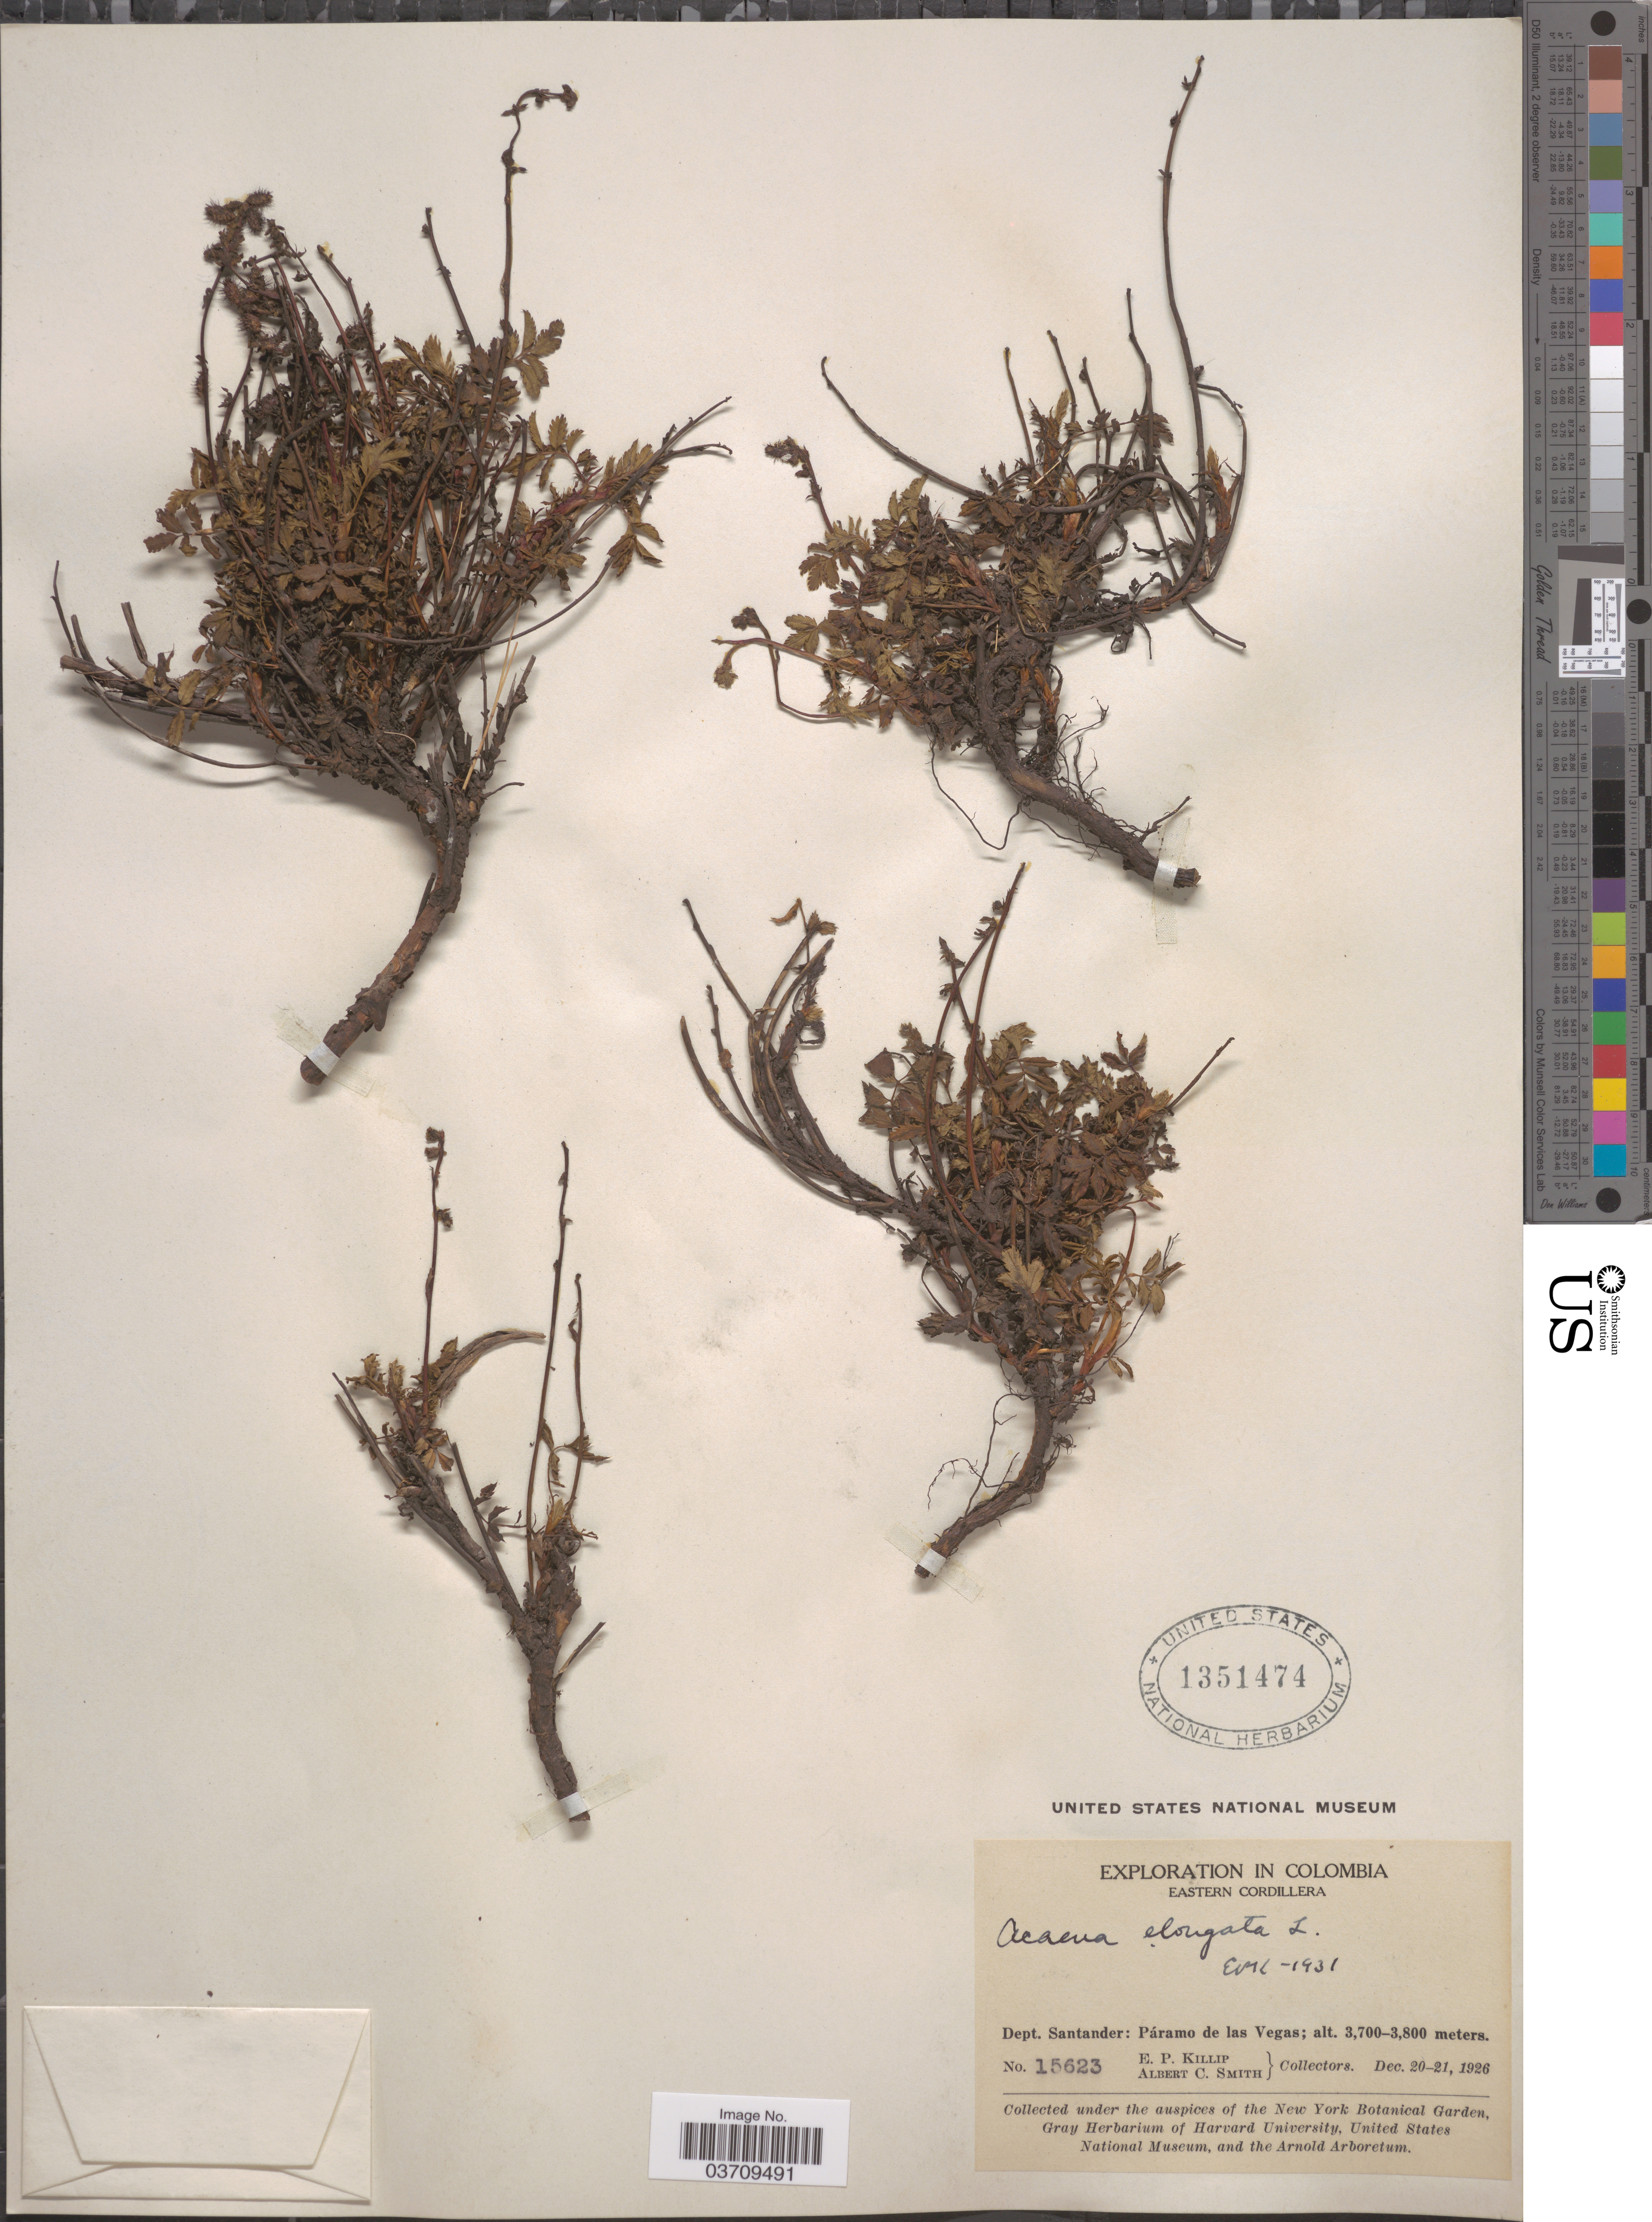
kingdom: Plantae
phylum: Tracheophyta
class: Magnoliopsida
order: Rosales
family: Rosaceae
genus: Acaena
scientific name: Acaena elongata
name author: L.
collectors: E. P. Killip & A. C. Smith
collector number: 15623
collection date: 1926-12-20/1926-12-21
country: Colombia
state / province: Santander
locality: Eastern Cordillera. Dept. Santander: Páramo de las Vegas.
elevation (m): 3700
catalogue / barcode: US 1351474